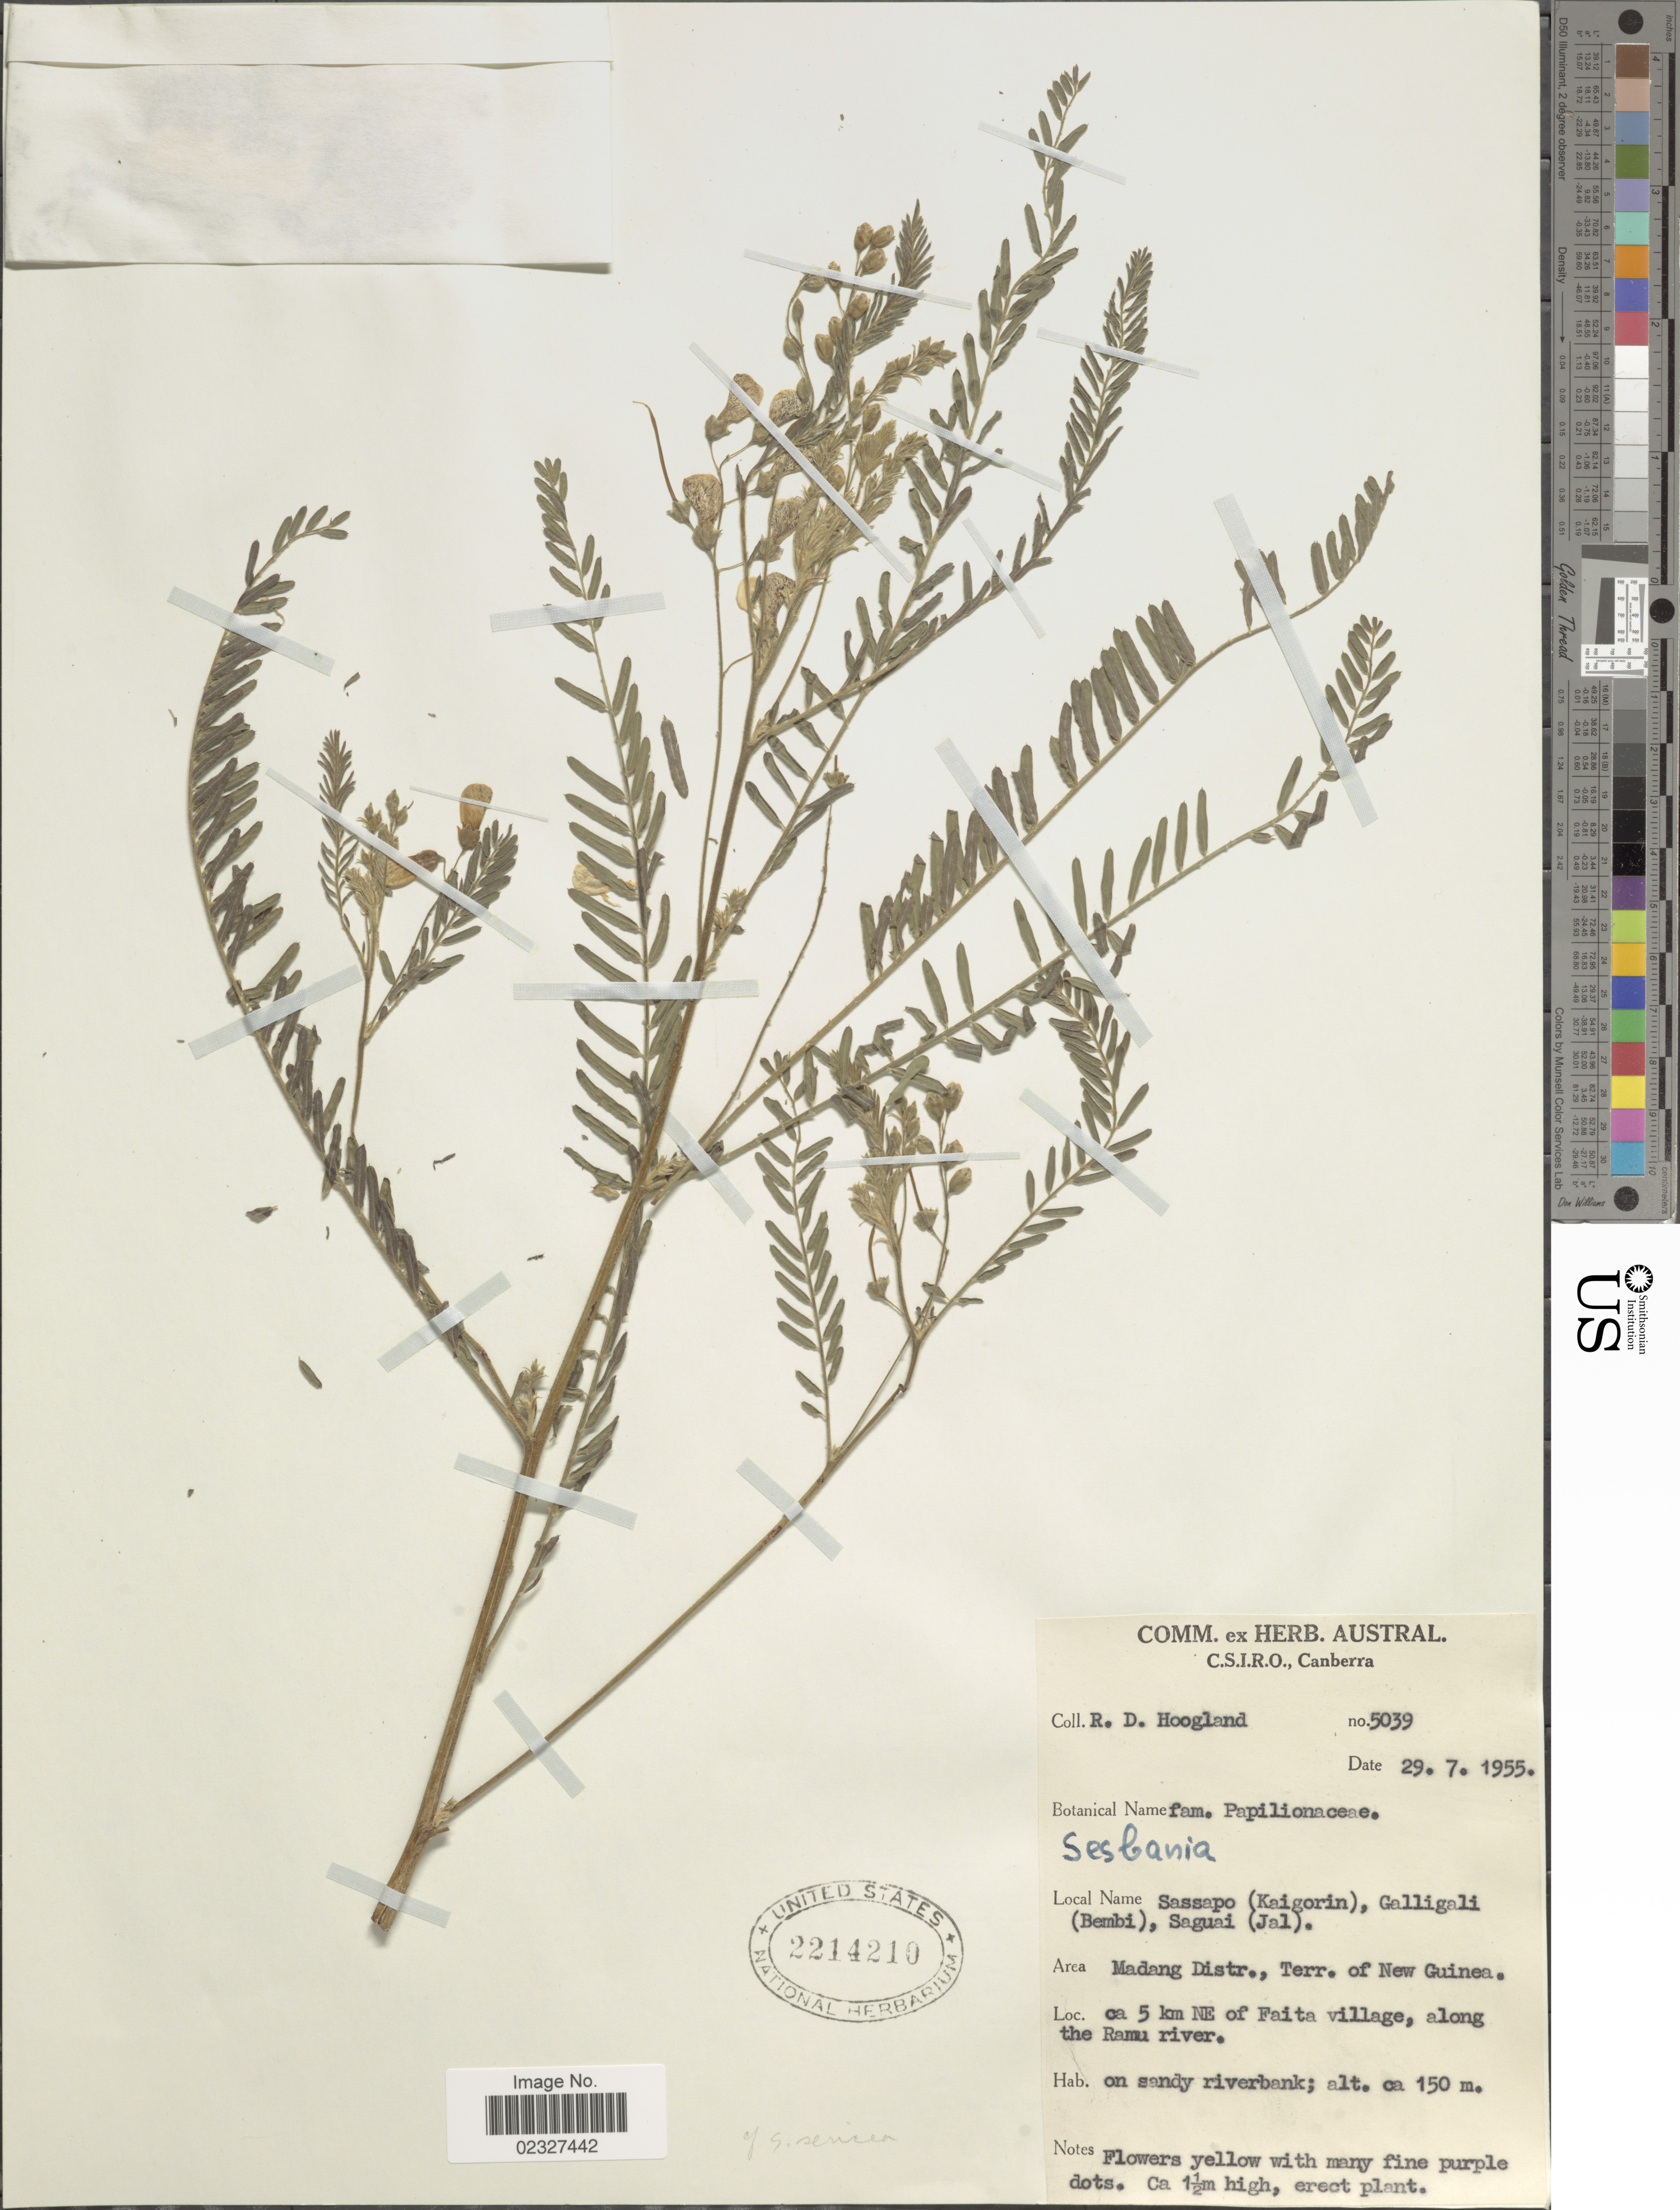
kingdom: Plantae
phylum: Tracheophyta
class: Magnoliopsida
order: Fabales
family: Fabaceae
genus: Sesbania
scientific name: Sesbania sp.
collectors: R. D. Hoogland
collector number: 5039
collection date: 1955-07-29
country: Papua New Guinea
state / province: Madang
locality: Terr. of New Guinea, ca 5 km NE of Faita village, along the Ramu River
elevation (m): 150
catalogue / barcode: US 2214210